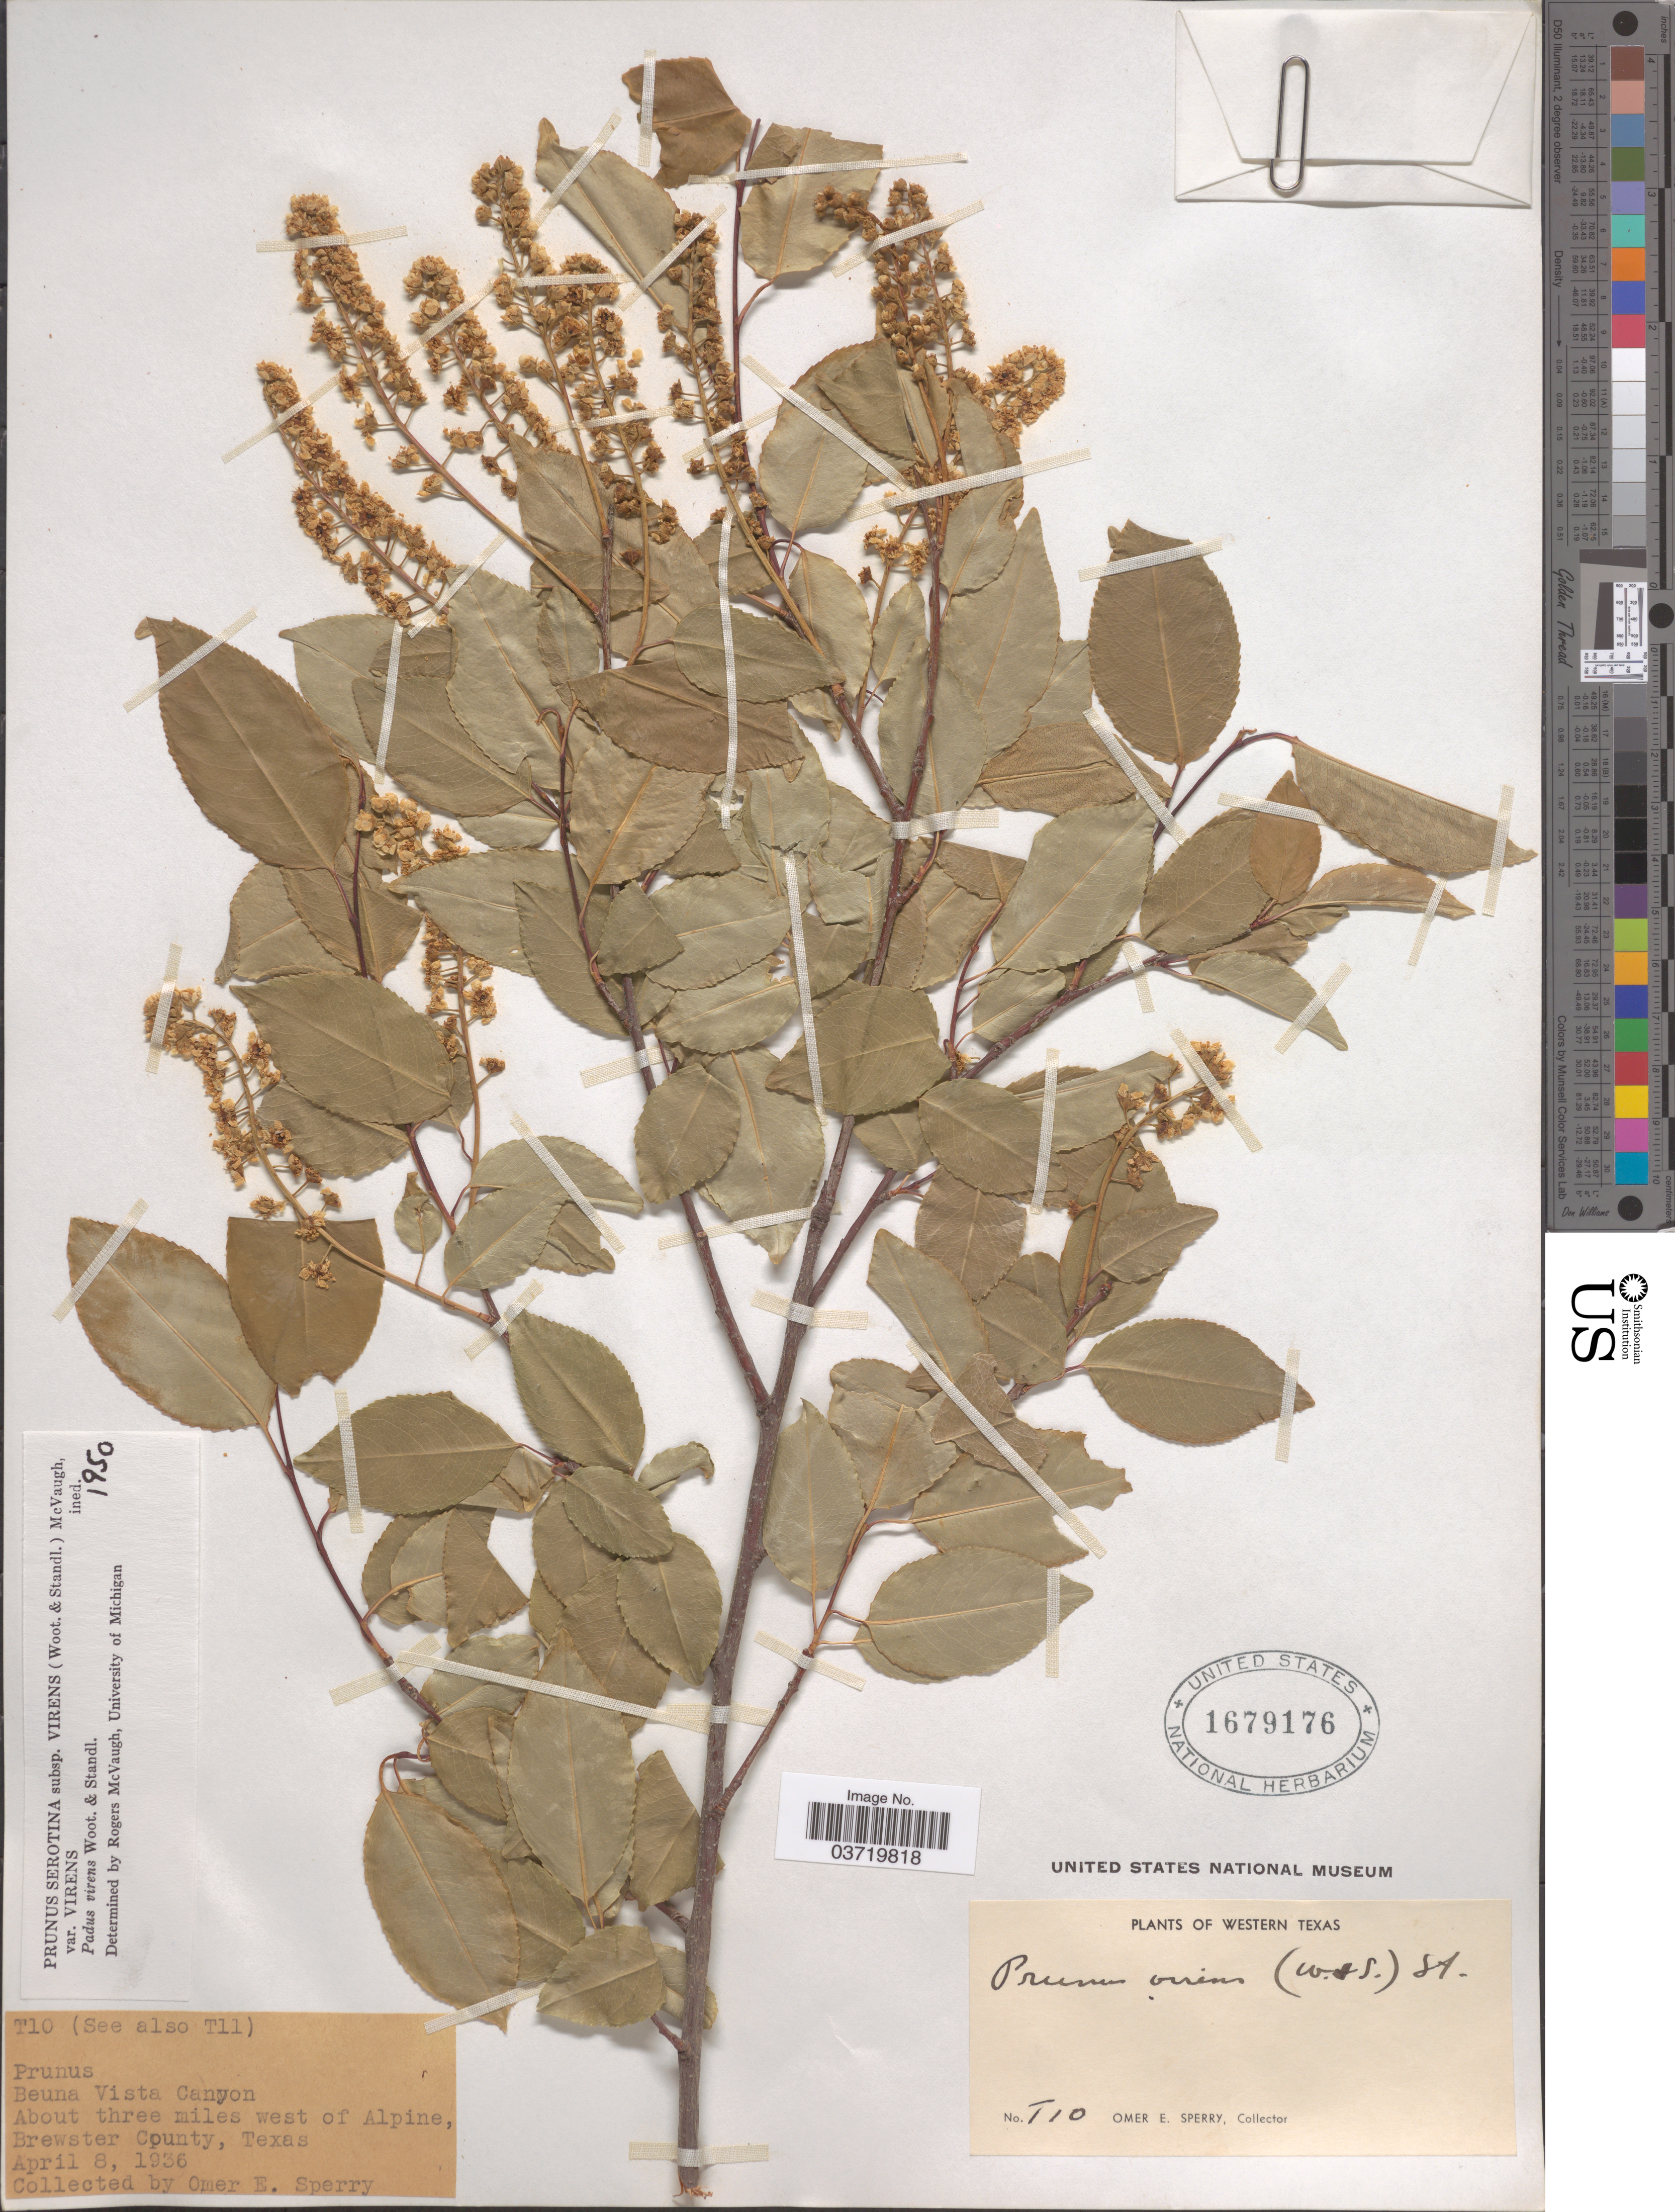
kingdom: Plantae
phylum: Tracheophyta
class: Magnoliopsida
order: Rosales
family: Rosaceae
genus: Prunus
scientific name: Prunus serotina var. rufula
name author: (Wooton & Standl.) McVaugh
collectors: O. E. Sperry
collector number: T10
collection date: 1936-04-08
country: United States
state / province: Texas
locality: Western Texas. Beuna Vista Canyon. About three miles west of Alpine, Brewster County.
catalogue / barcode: US 1679176